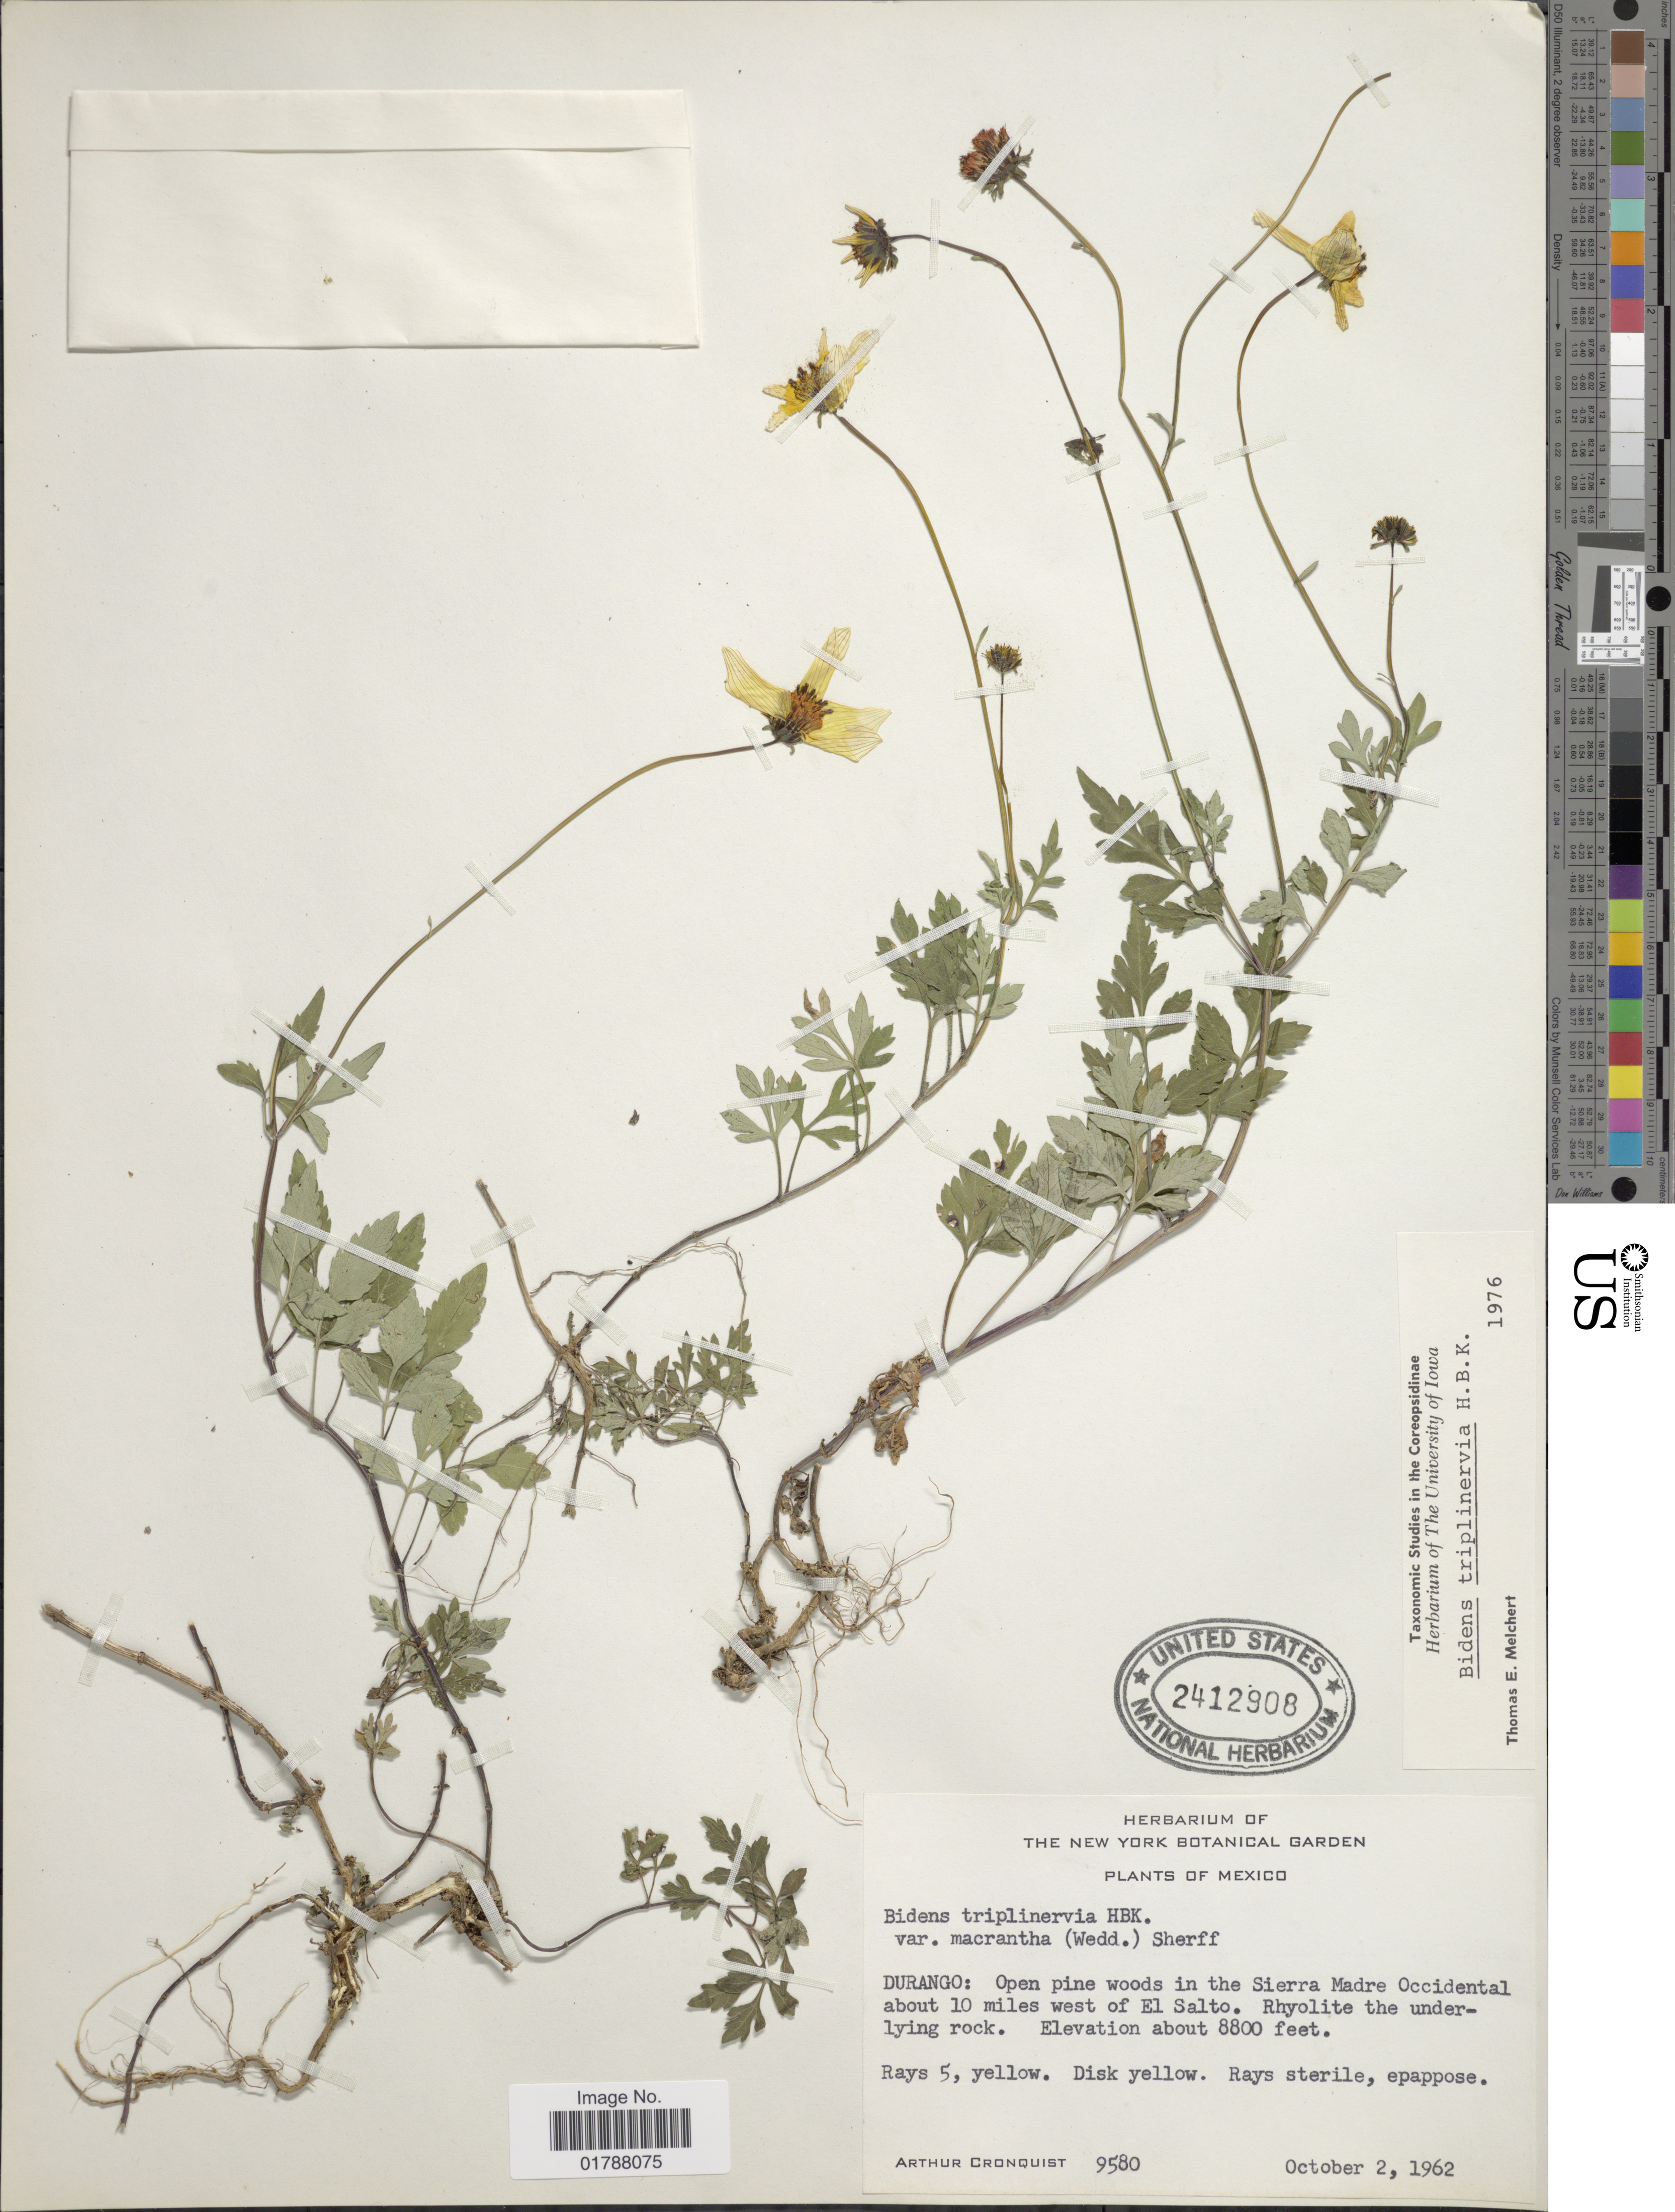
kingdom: Plantae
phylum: Tracheophyta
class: Magnoliopsida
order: Asterales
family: Asteraceae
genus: Bidens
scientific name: Bidens triplinervia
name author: Kunth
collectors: A. J. Cronquist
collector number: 9580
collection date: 1962-10-02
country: Mexico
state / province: Durango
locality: Durango: Open pine woods in the Sierra Madre Occidental about 10 miles west of El Salto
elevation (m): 2682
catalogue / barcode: US 2412908